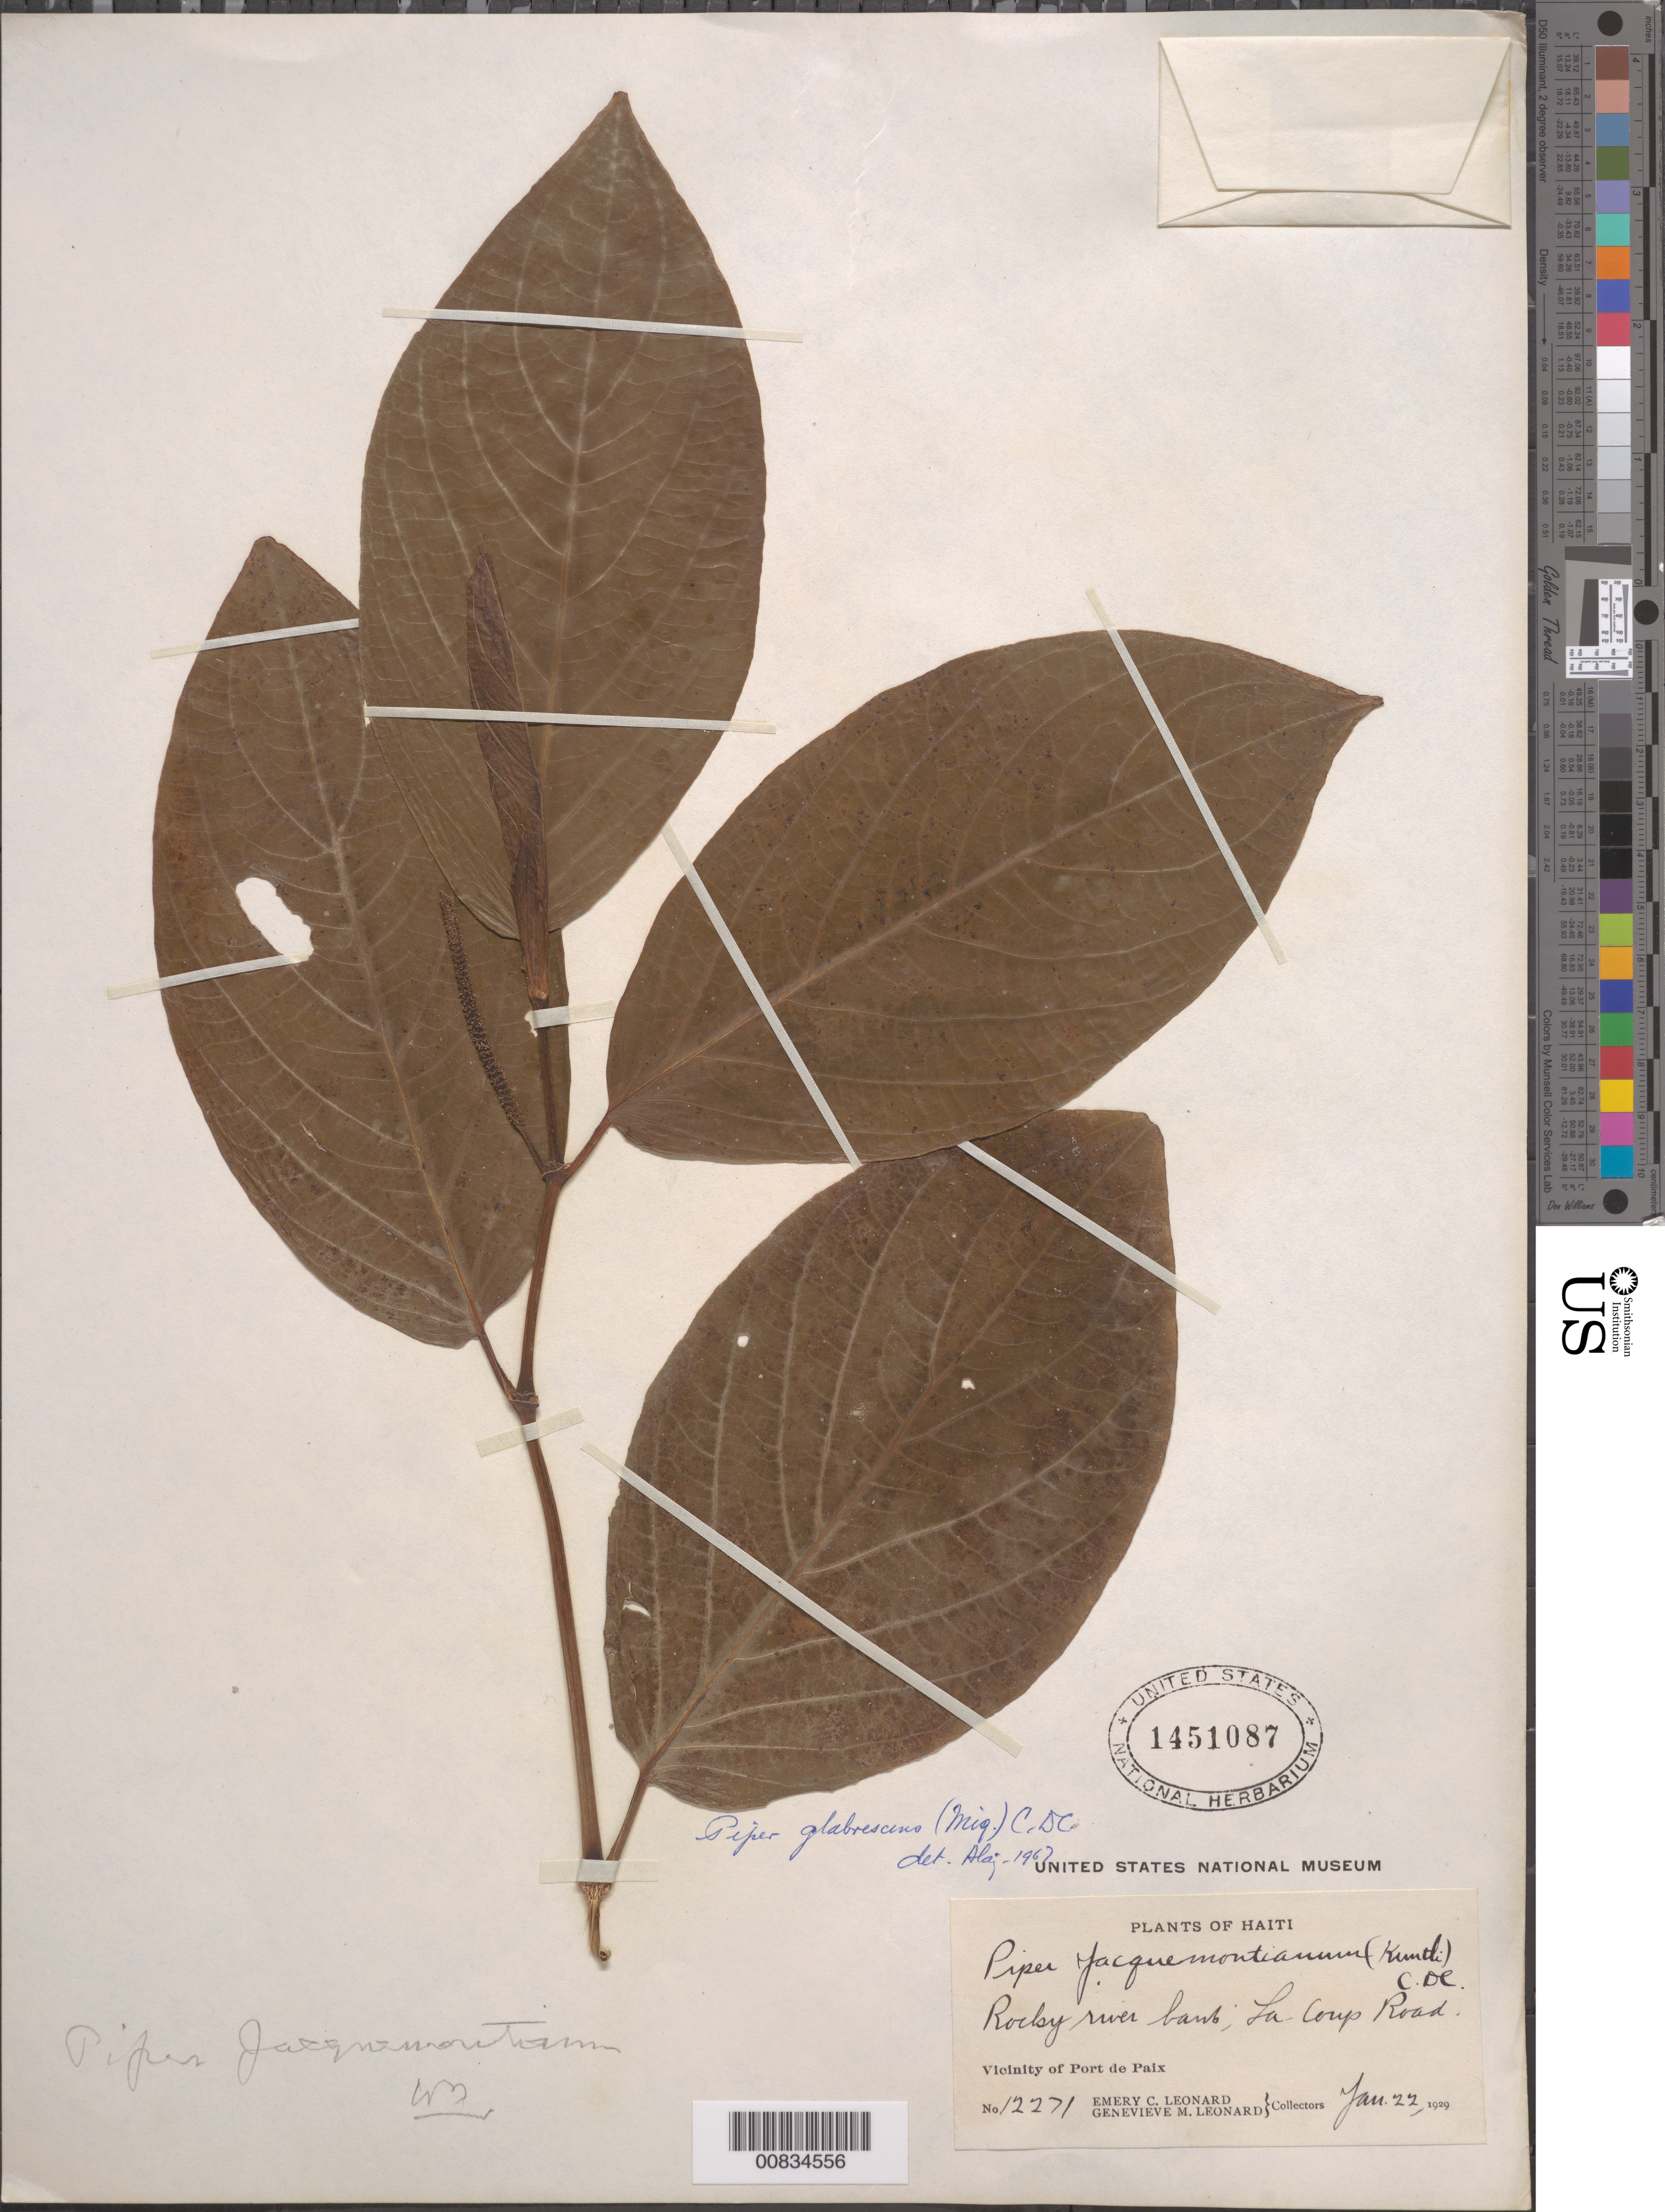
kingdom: Plantae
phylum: Tracheophyta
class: Magnoliopsida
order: Piperales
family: Piperaceae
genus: Piper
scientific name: Piper glabrescens var. venezuelense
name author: (C. DC.) Trel. & Yunck.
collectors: E. C. Leonard & G. M. Leonard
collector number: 12271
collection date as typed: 22 Jan 1929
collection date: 1929-01-22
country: Haiti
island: Hispaniola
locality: Vicinity of Port-de-Paix. La Coup Road.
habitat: Rocky river bank.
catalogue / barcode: US 1451087